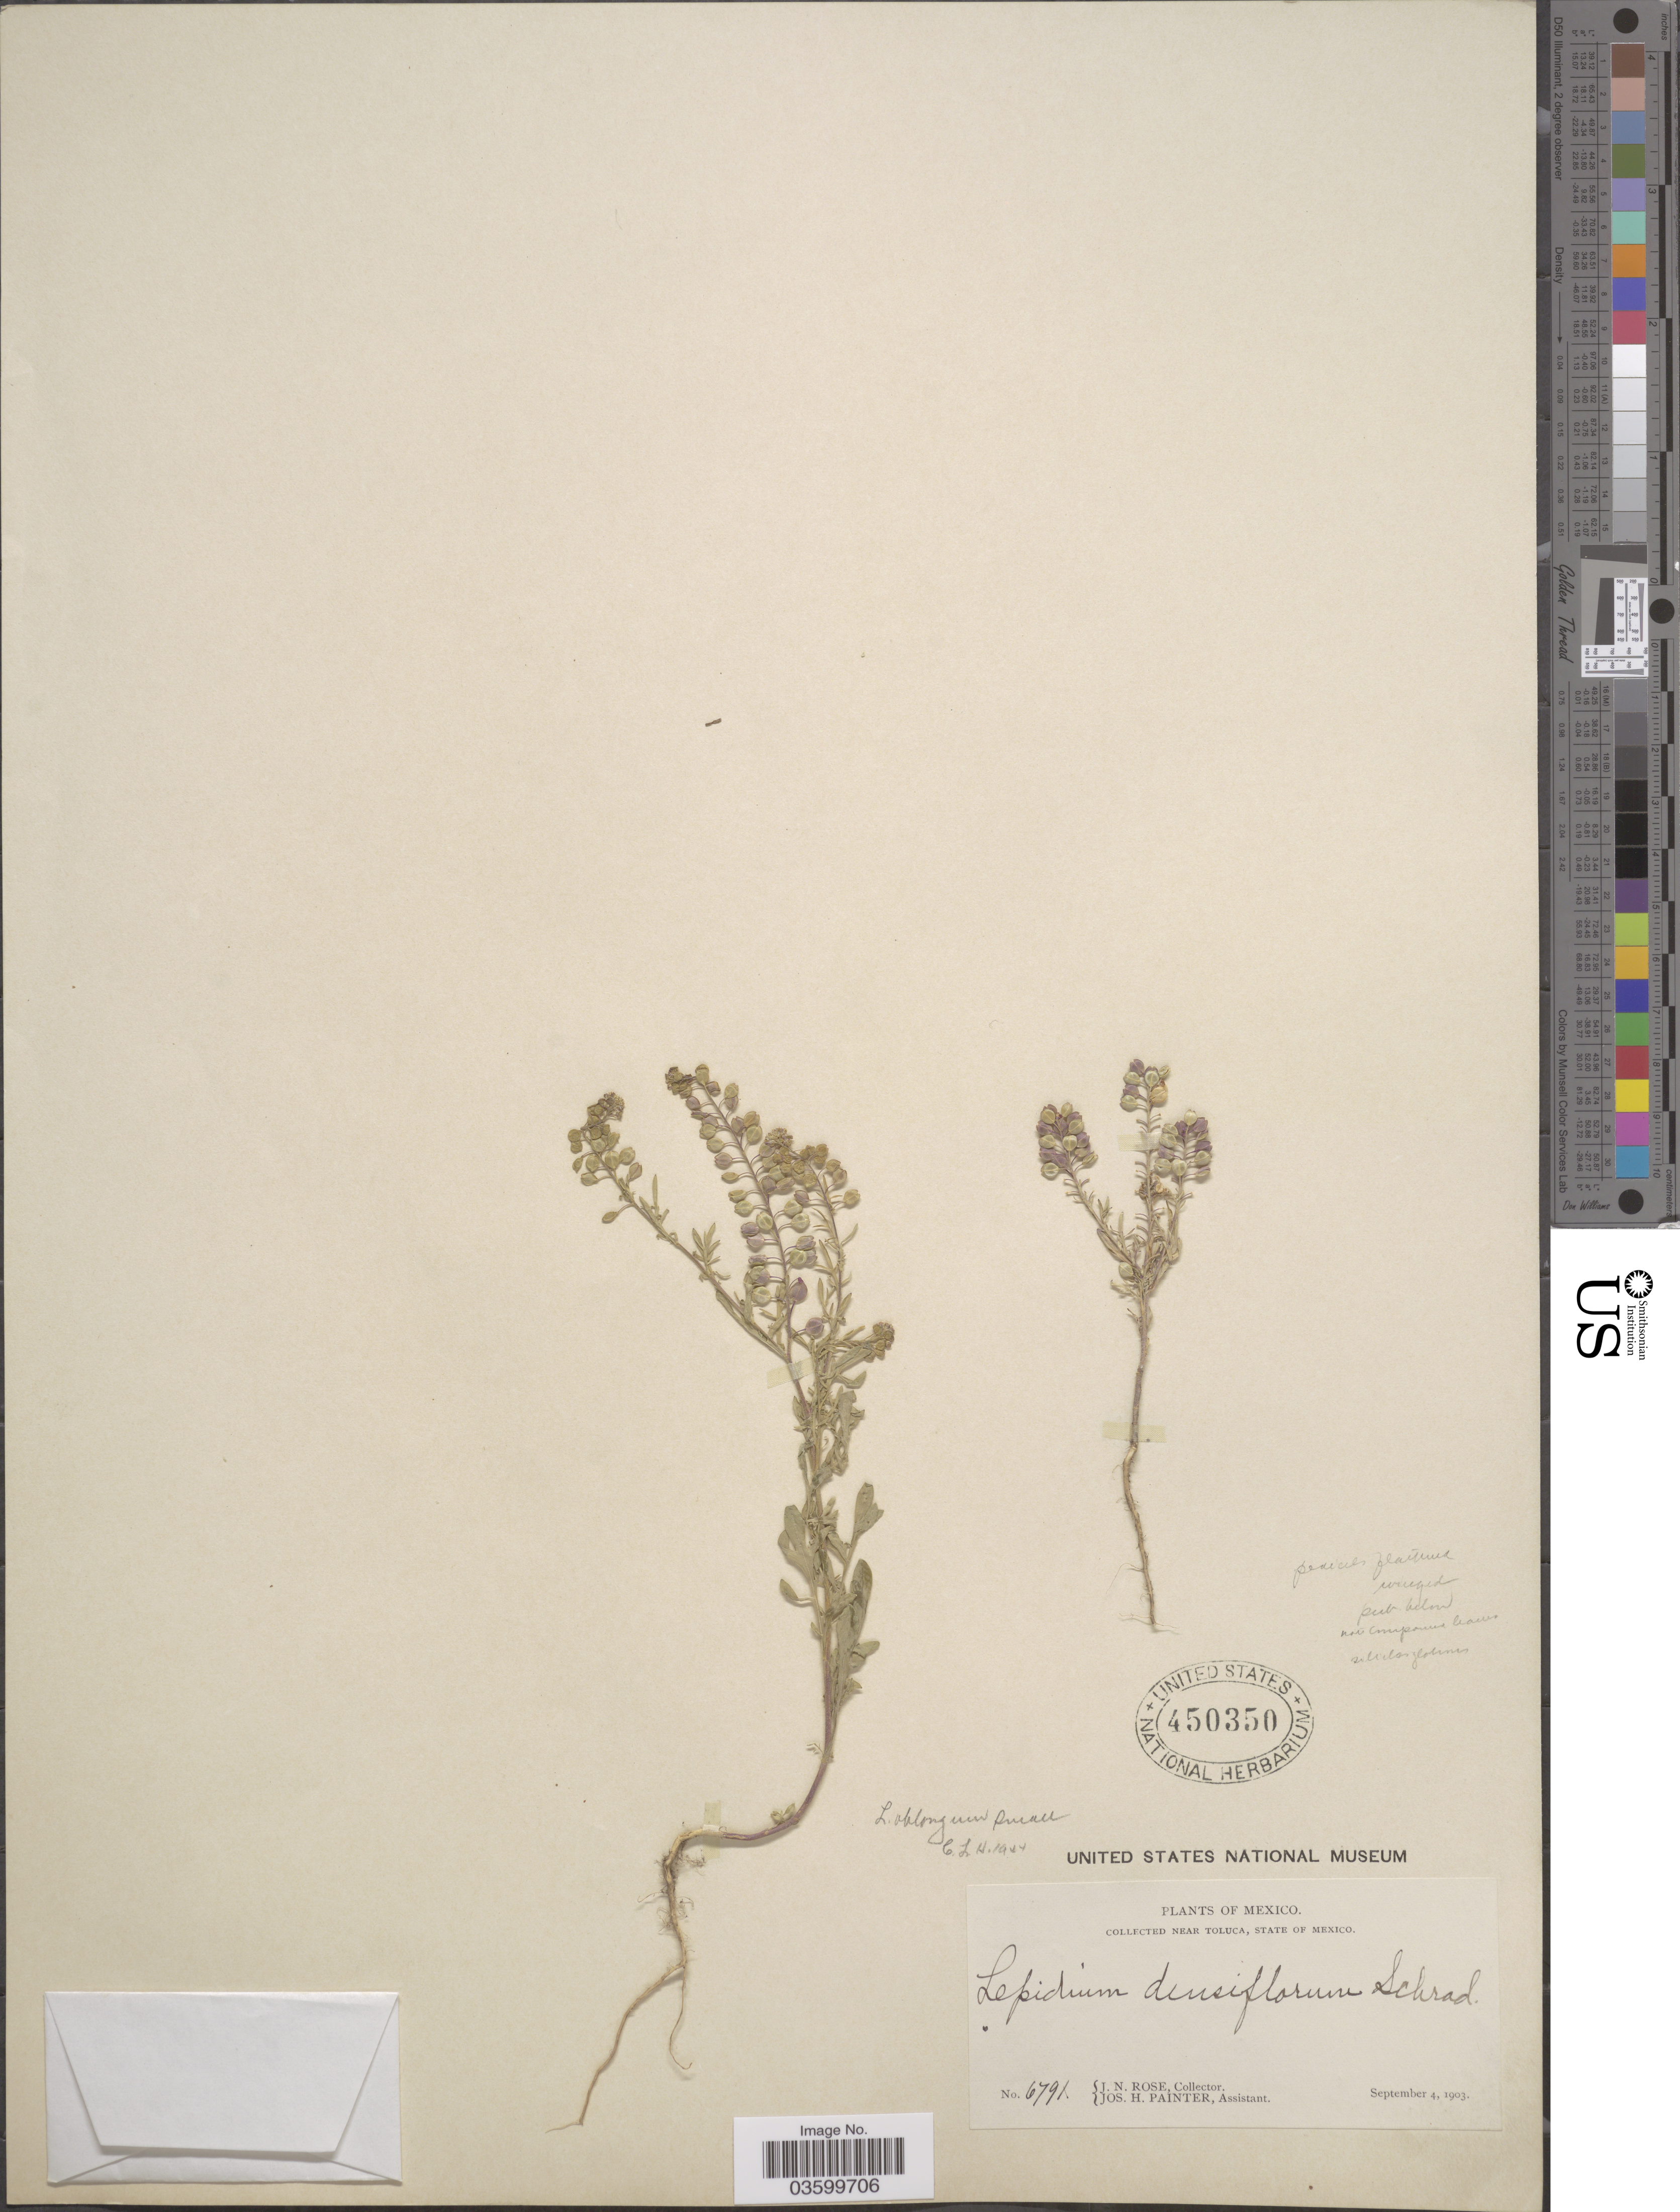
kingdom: Plantae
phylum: Tracheophyta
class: Magnoliopsida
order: Brassicales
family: Brassicaceae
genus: Lepidium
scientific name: Lepidium oblongum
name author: Small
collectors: J. N. Rose & J. H. Painter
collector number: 6791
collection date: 1903-09-04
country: Mexico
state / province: México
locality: Near Toluca.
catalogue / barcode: US 450350